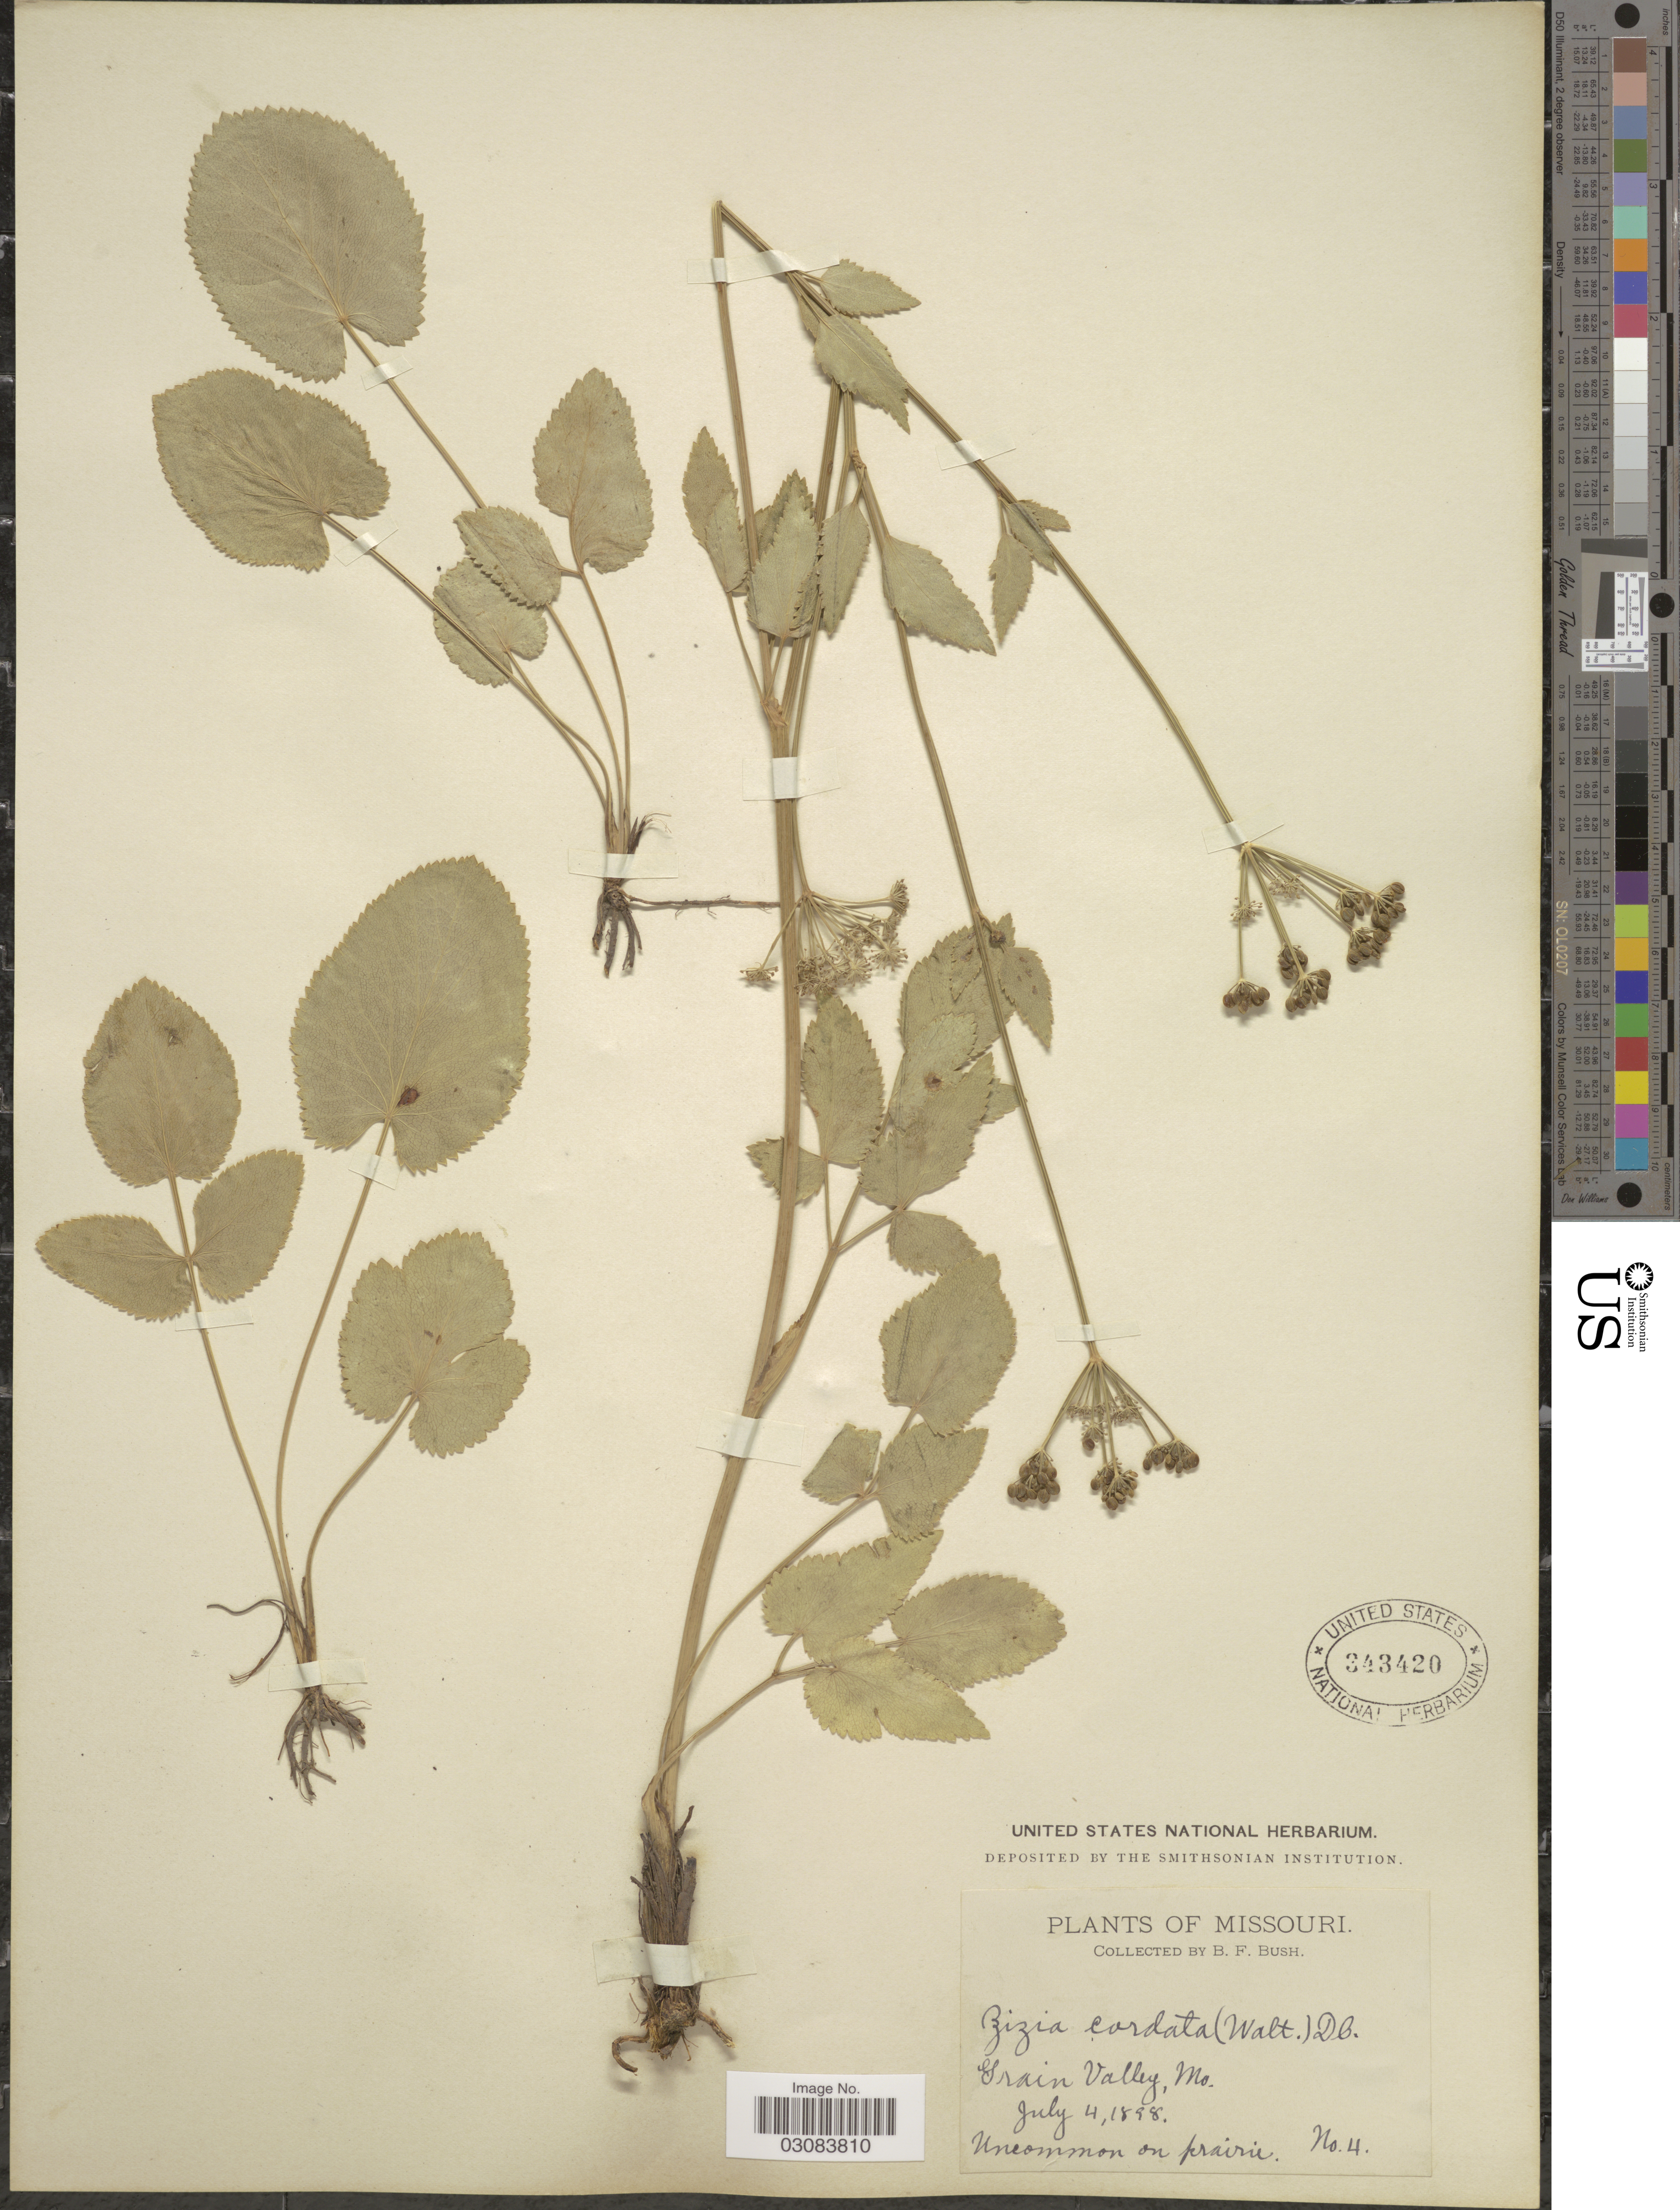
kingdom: Plantae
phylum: Tracheophyta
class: Magnoliopsida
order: Apiales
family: Apiaceae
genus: Zizia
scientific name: Zizia aptera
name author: (A. Gray) Fernald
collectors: B. F. Bush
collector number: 4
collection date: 1898-07-04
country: United States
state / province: Missouri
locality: Grain Valley.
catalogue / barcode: US 343420